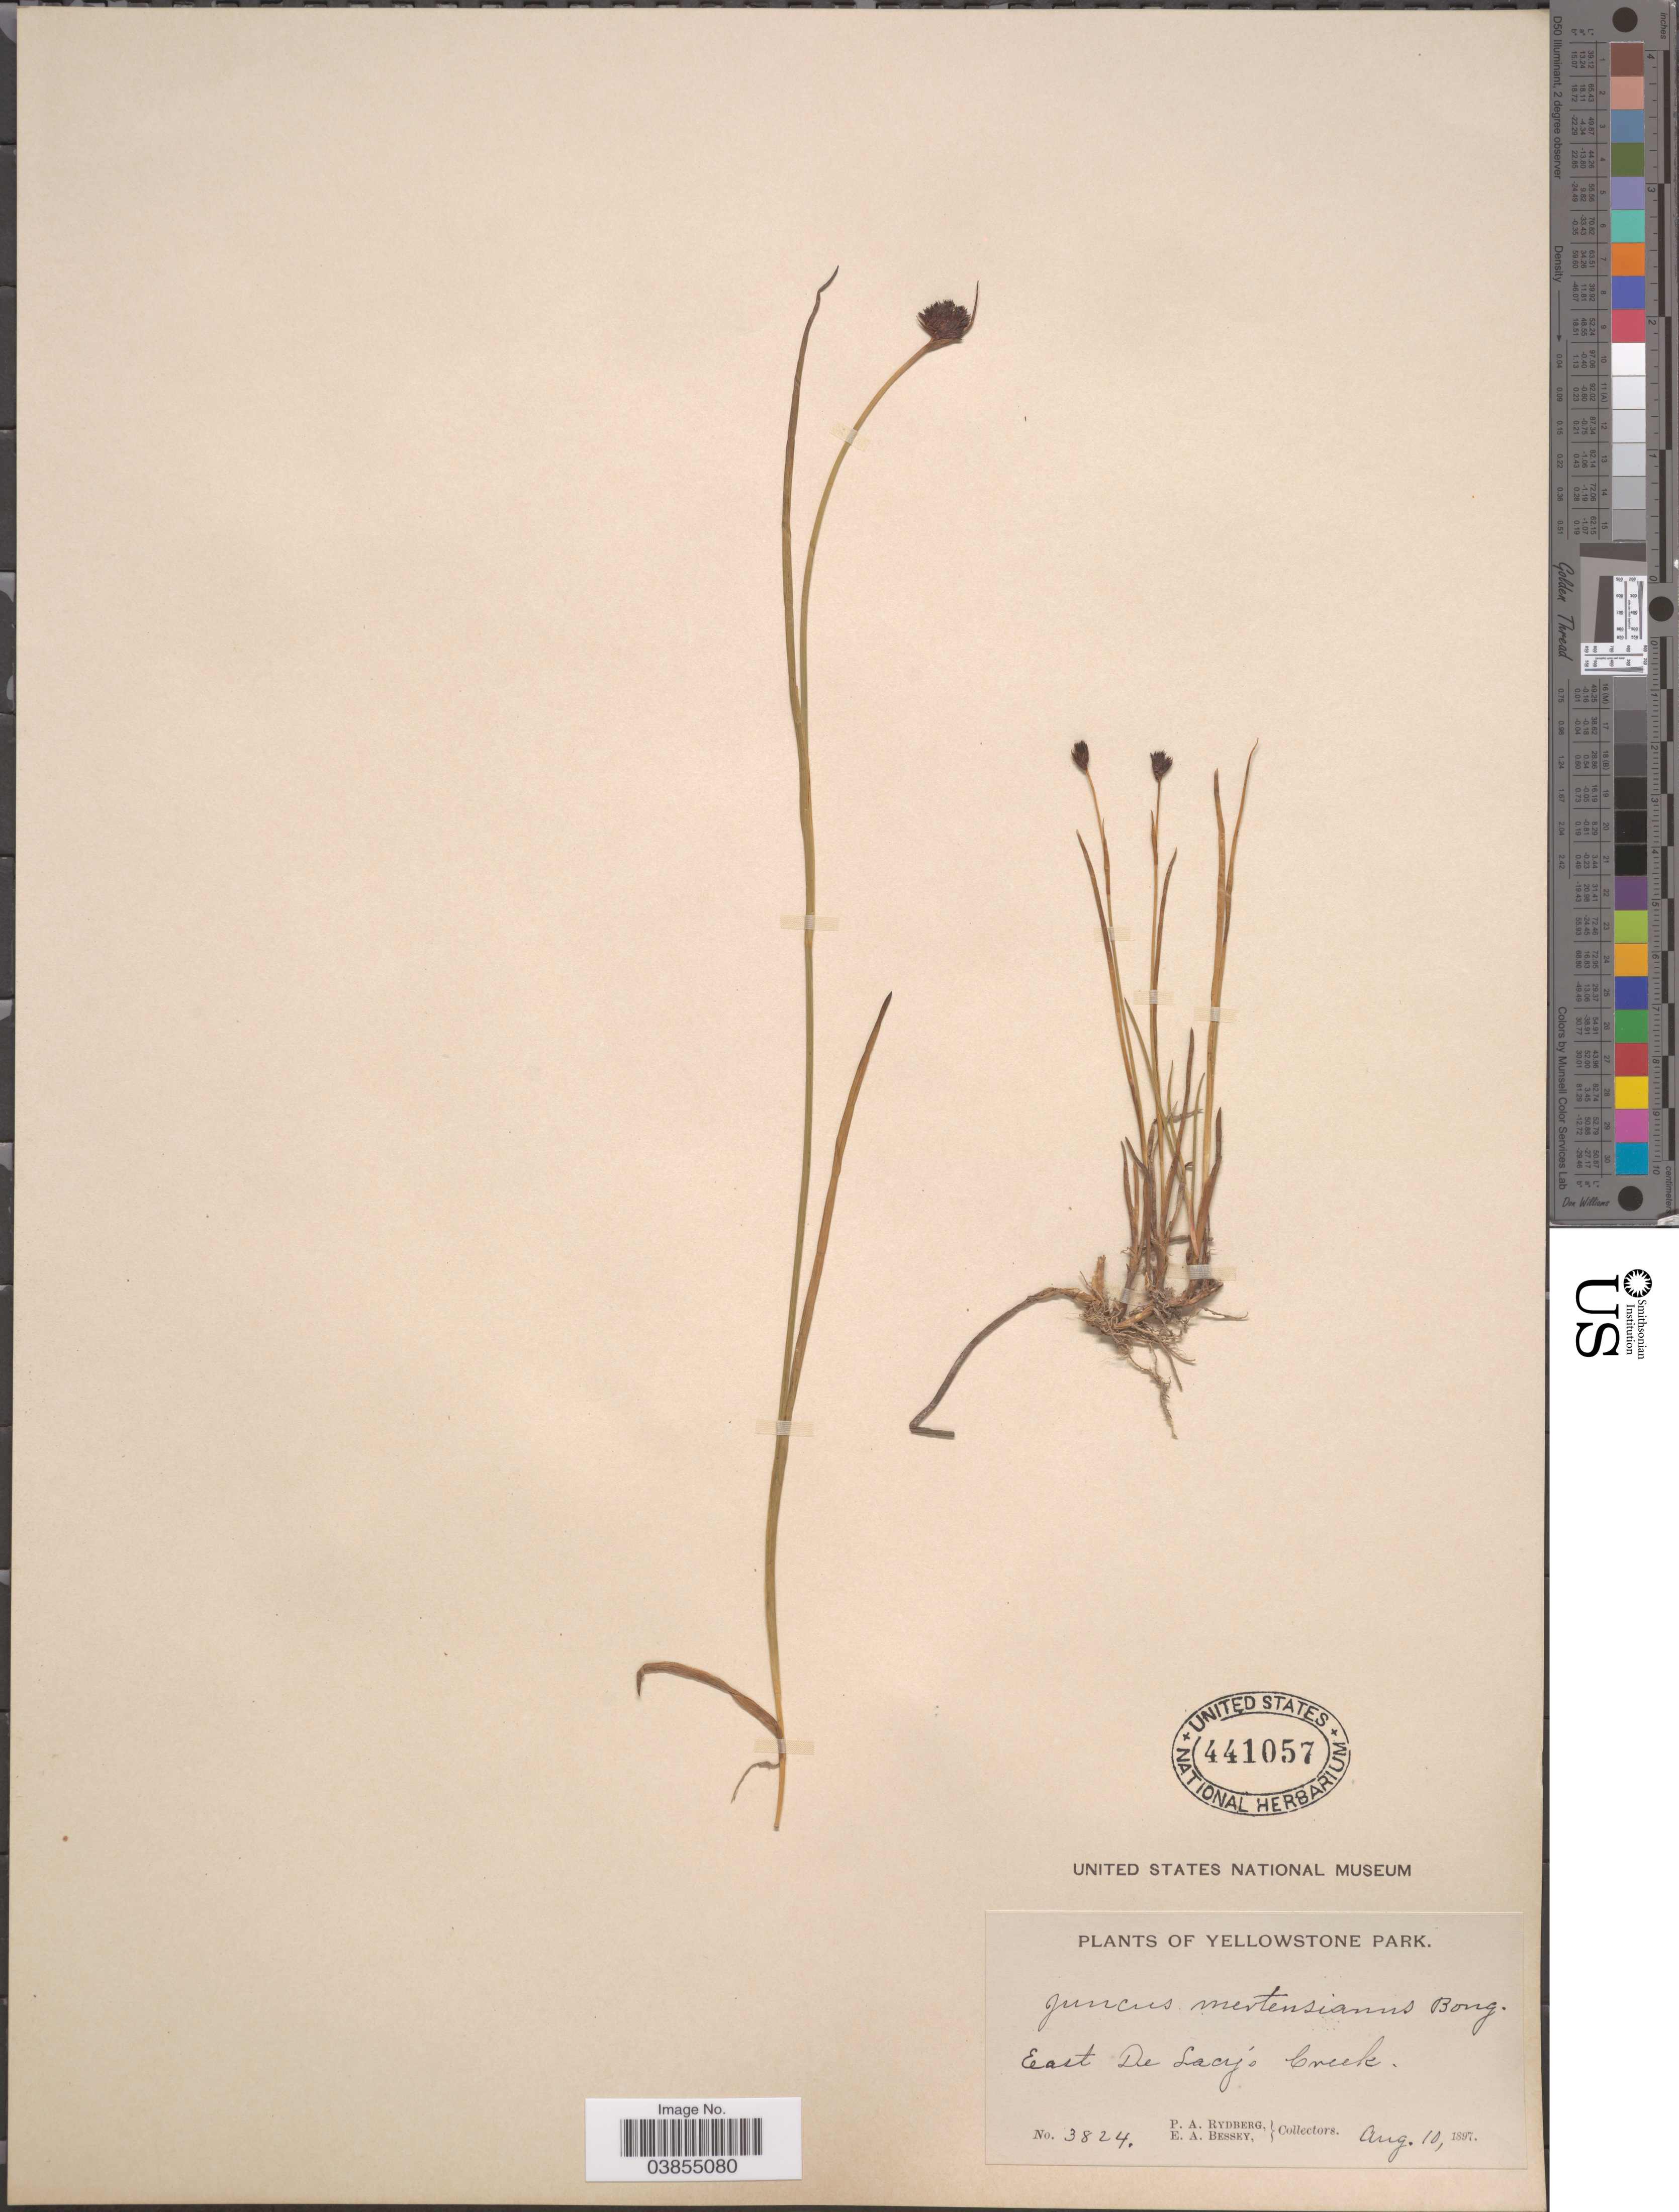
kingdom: Plantae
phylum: Tracheophyta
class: Liliopsida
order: Poales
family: Juncaceae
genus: Juncus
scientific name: Juncus mertensianus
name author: Bong.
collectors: P. A. Rydberg & E. A. Bessey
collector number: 3824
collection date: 1897-08-10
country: United States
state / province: Wyoming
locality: Yellowstone Park. East De Lacy's Creek.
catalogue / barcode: US 441057